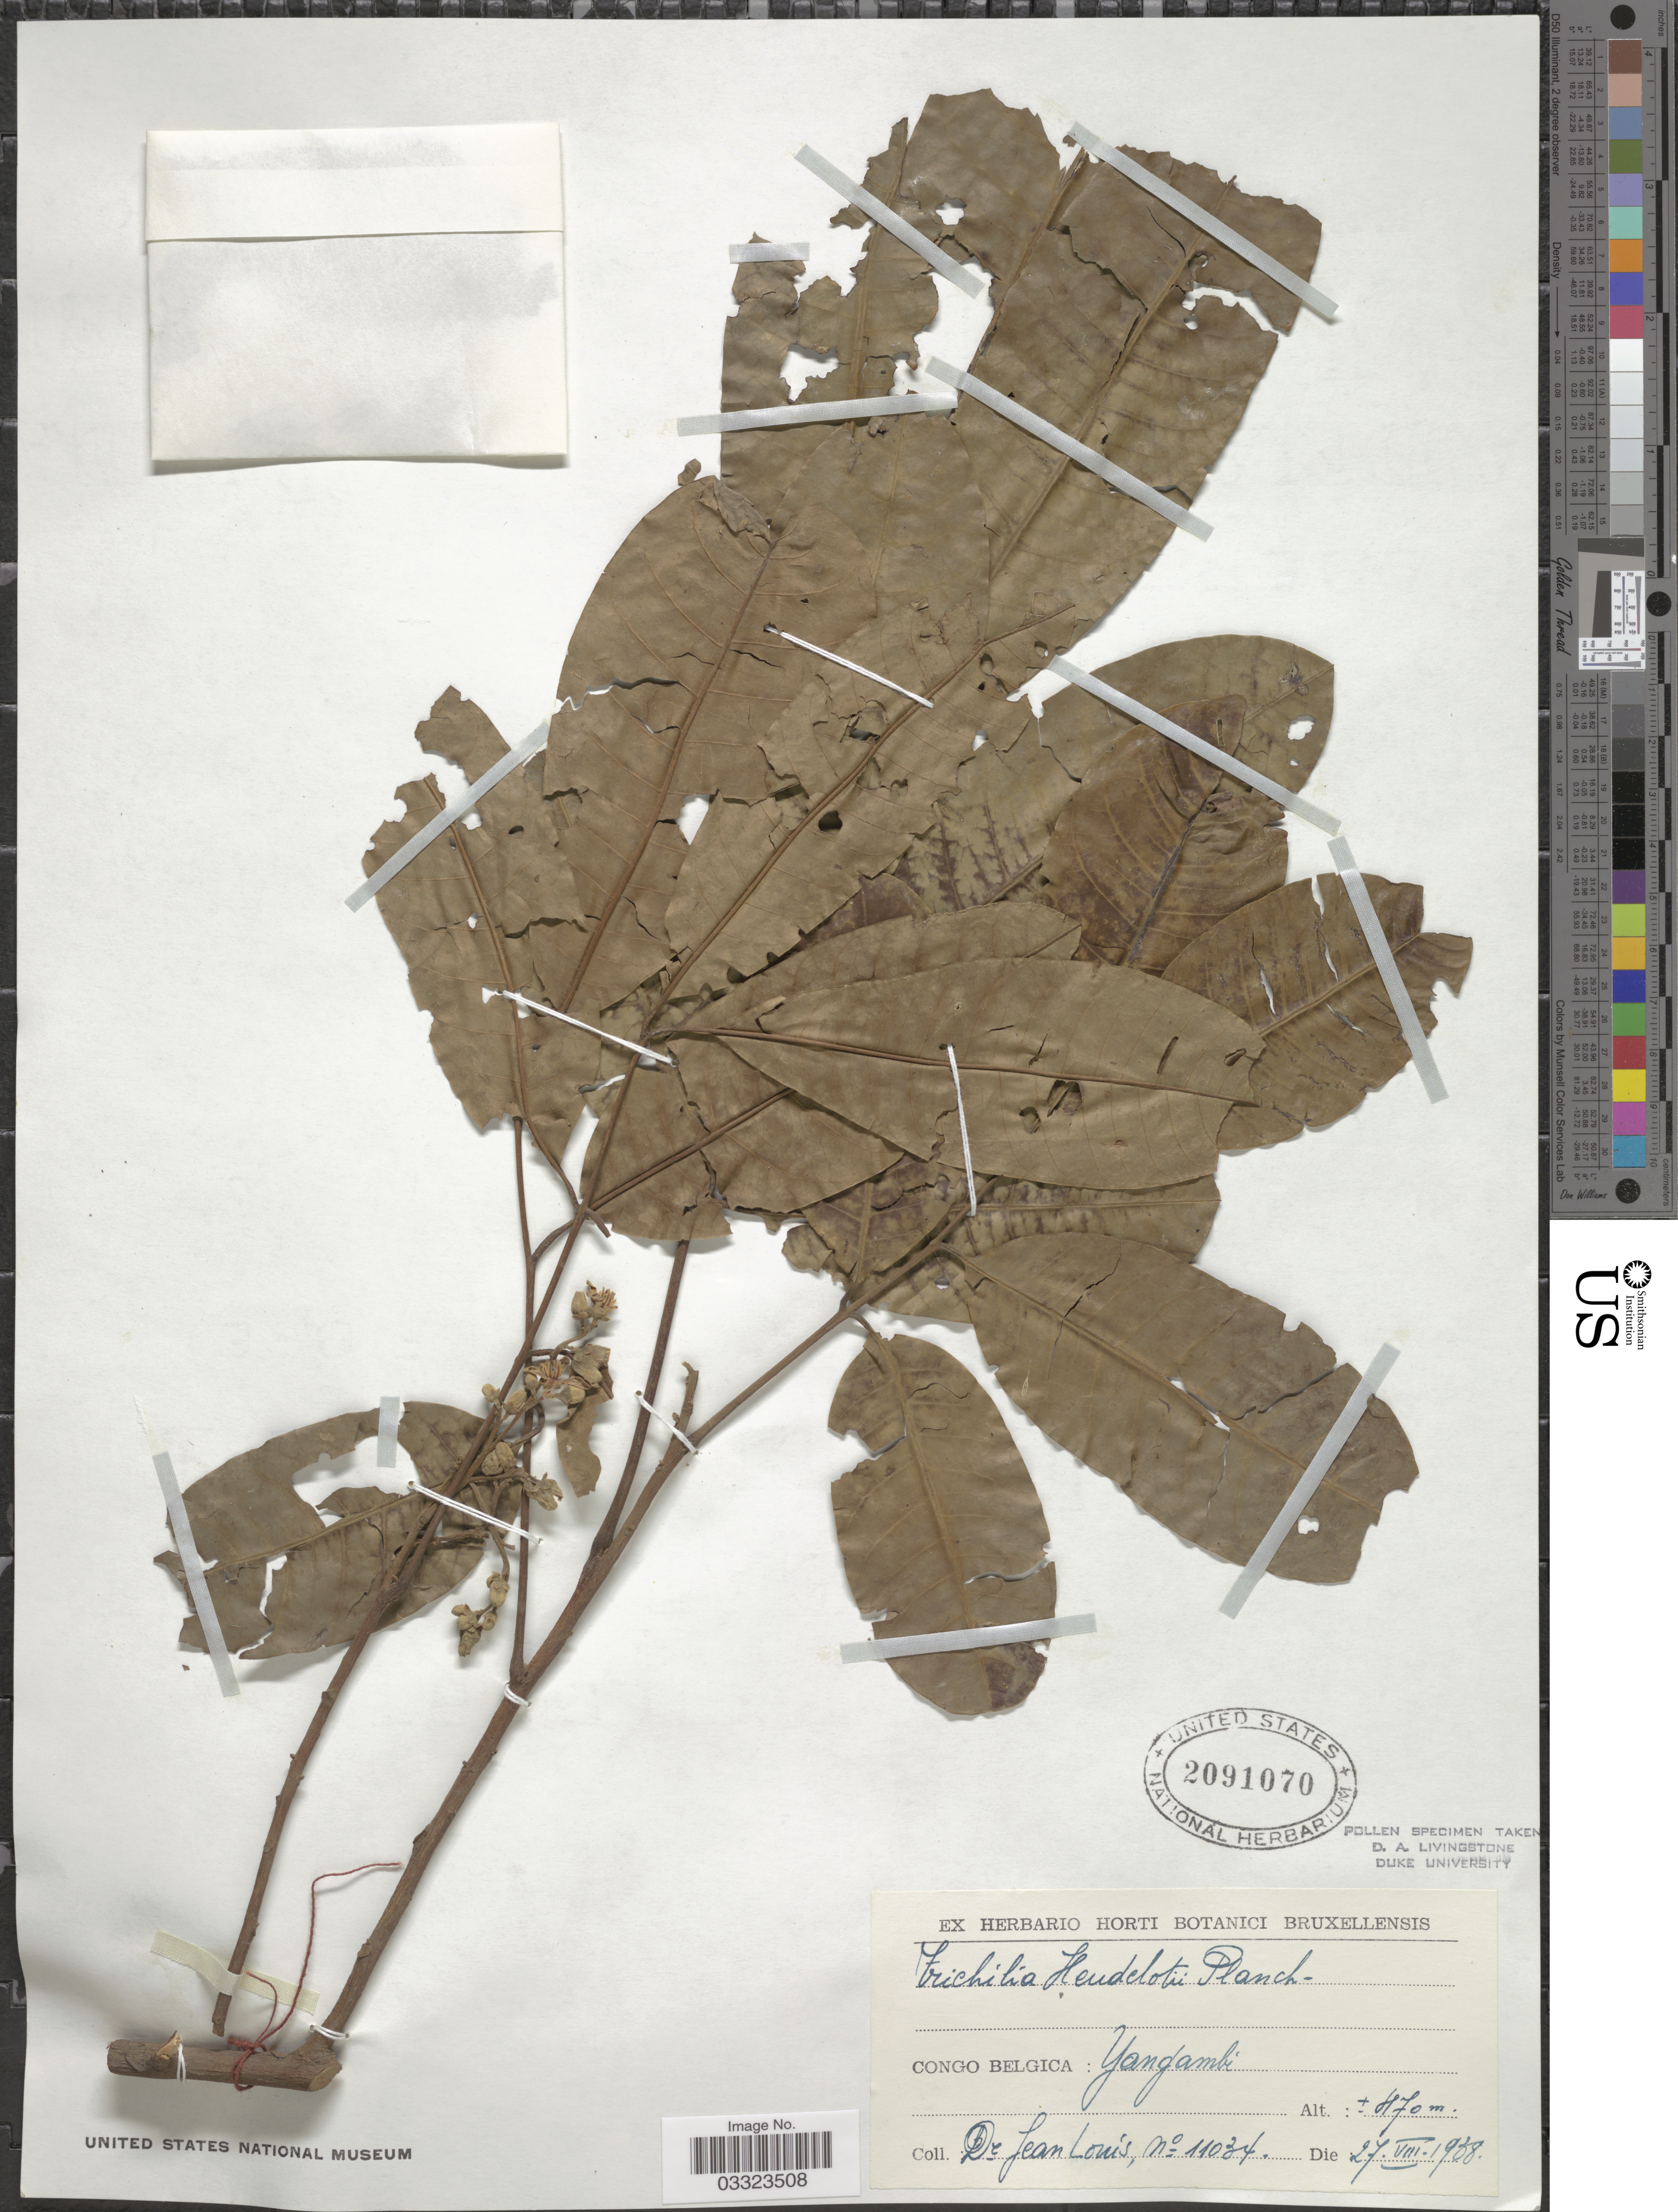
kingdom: Plantae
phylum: Tracheophyta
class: Magnoliopsida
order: Sapindales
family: Meliaceae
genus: Trichilia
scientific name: Trichilia heudelotii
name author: Planch. ex Oliv.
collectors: J. Louis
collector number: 11034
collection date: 1938-08-27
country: Congo, Democratic Republic of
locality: Congo Belgica: Yangambi.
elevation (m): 470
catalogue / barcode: US 2091070